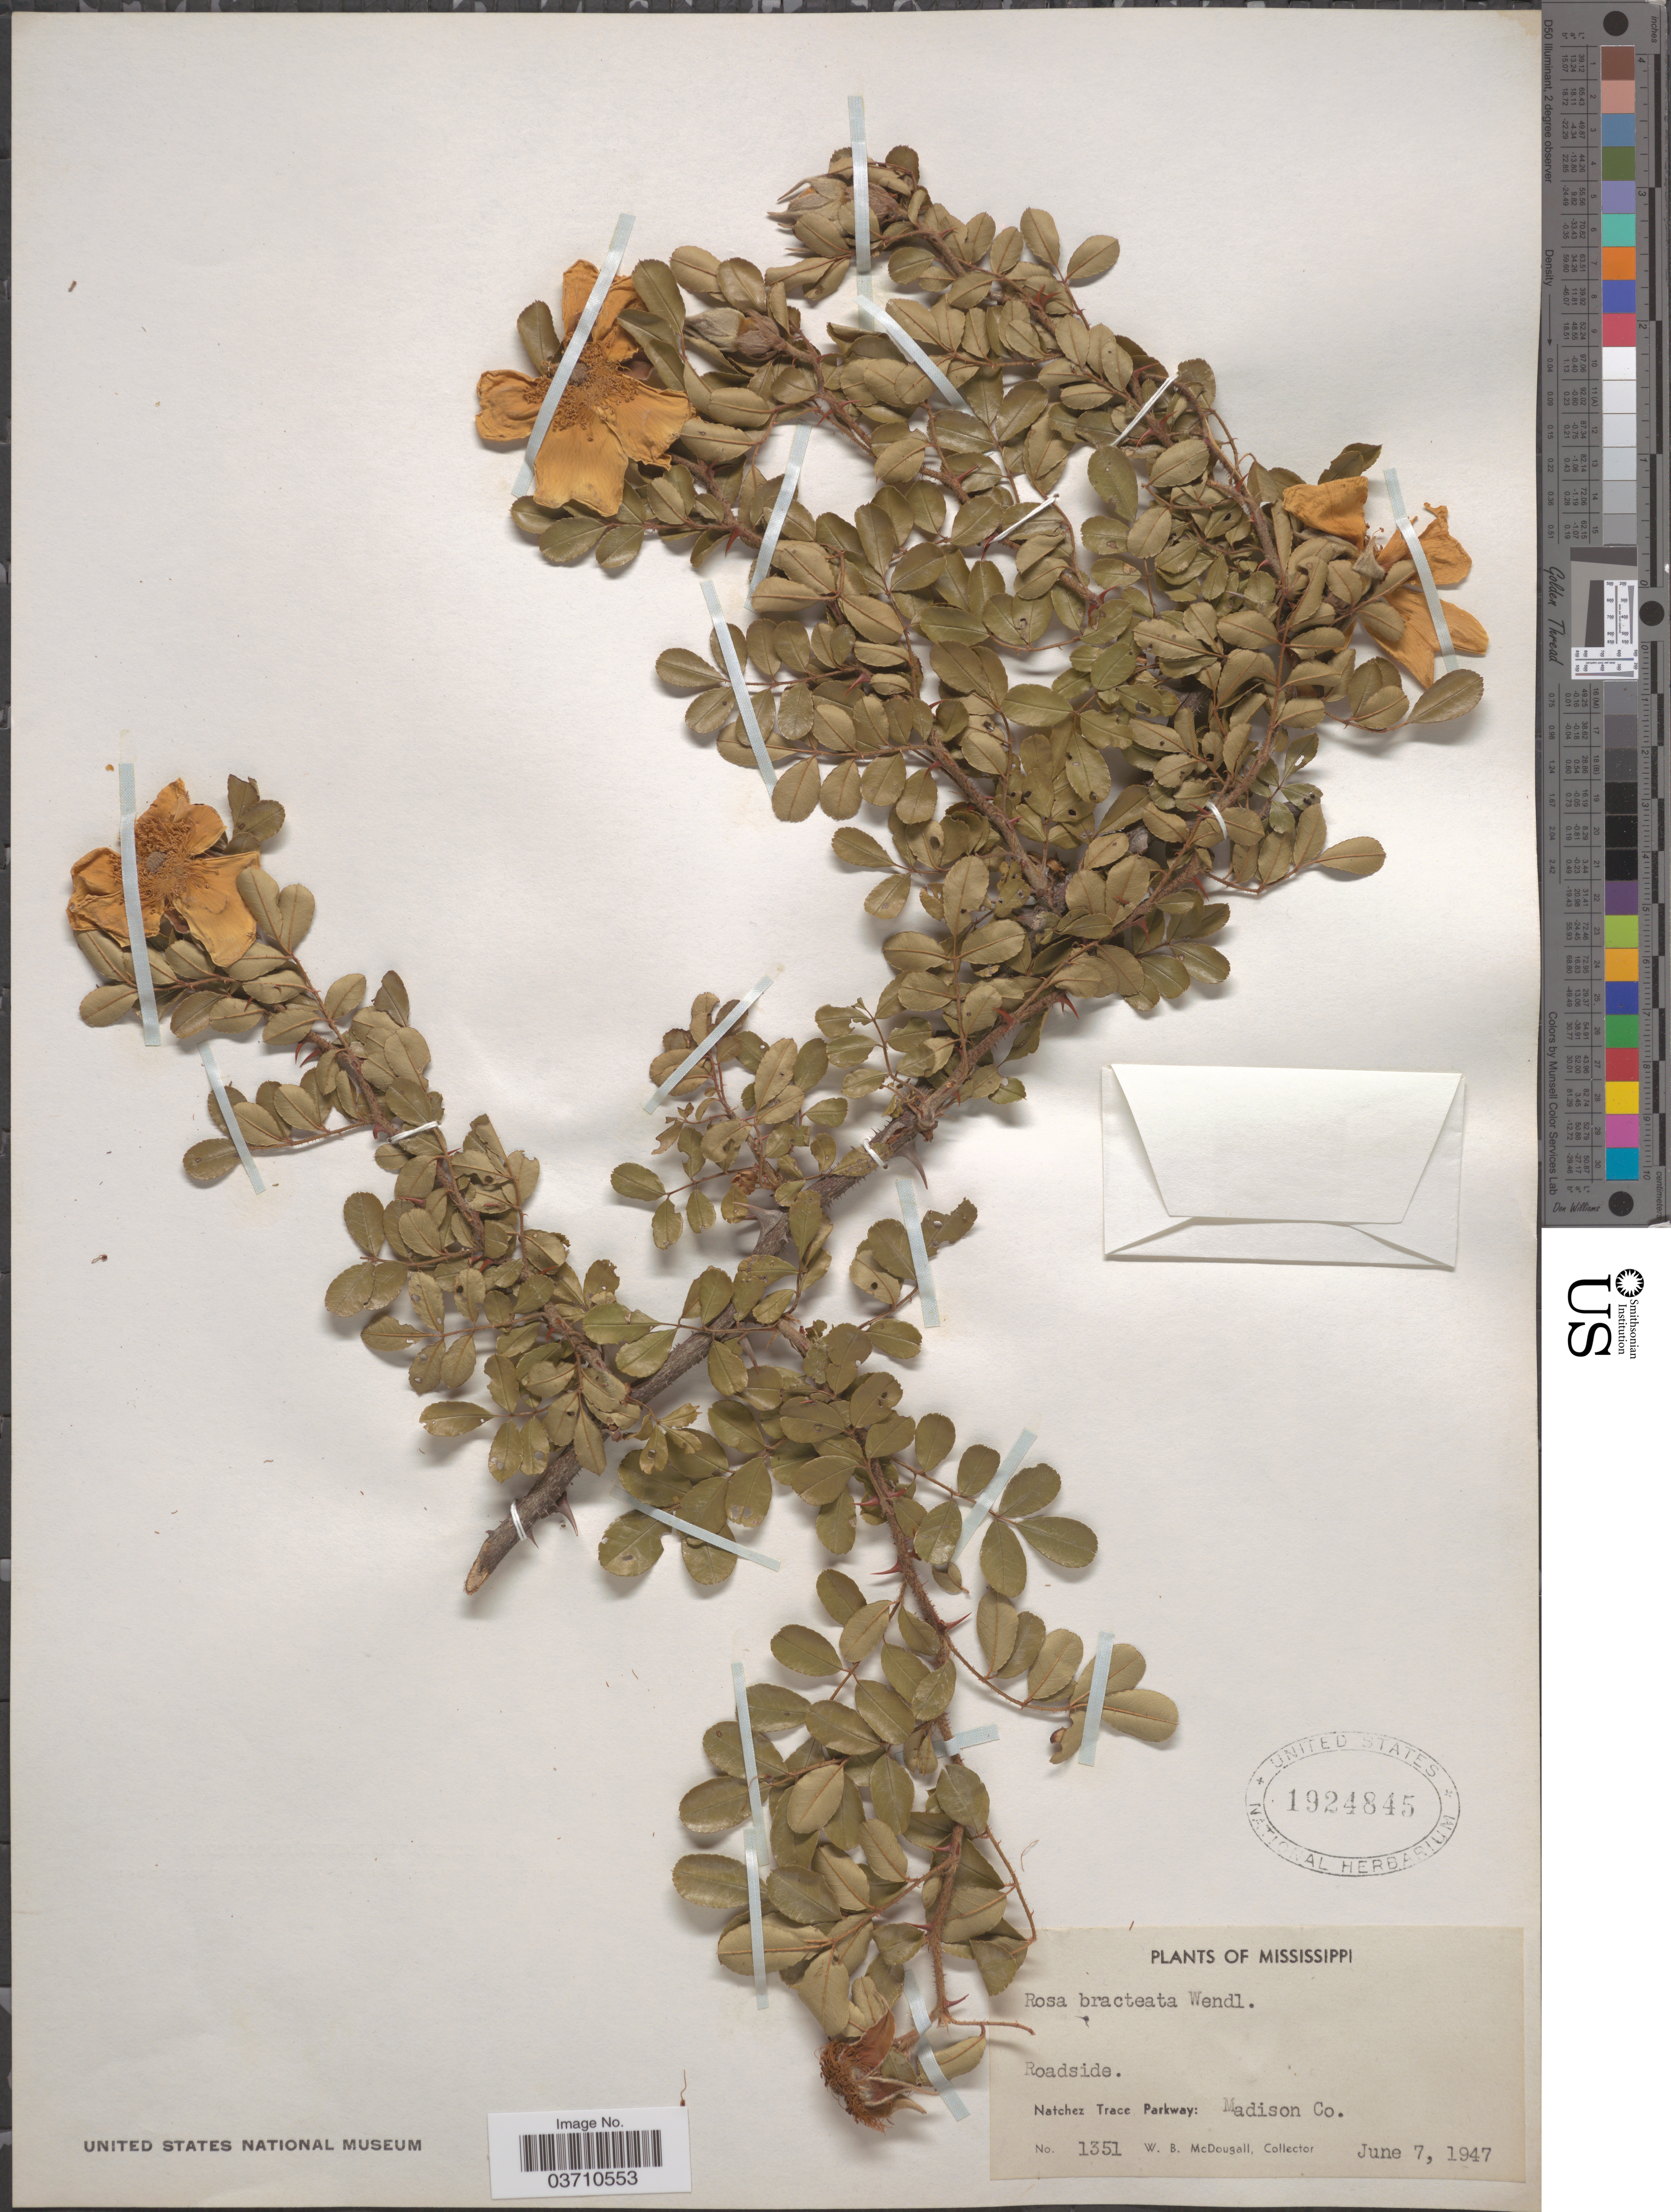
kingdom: Plantae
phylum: Tracheophyta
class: Magnoliopsida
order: Rosales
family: Rosaceae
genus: Rosa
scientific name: Rosa bracteata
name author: J.C. Wendl.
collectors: W. B. McDougall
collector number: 1351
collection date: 1947-06-07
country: United States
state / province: Mississippi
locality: Roadside. Natchez Trace Parkway: Madison Co.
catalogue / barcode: US 1924845